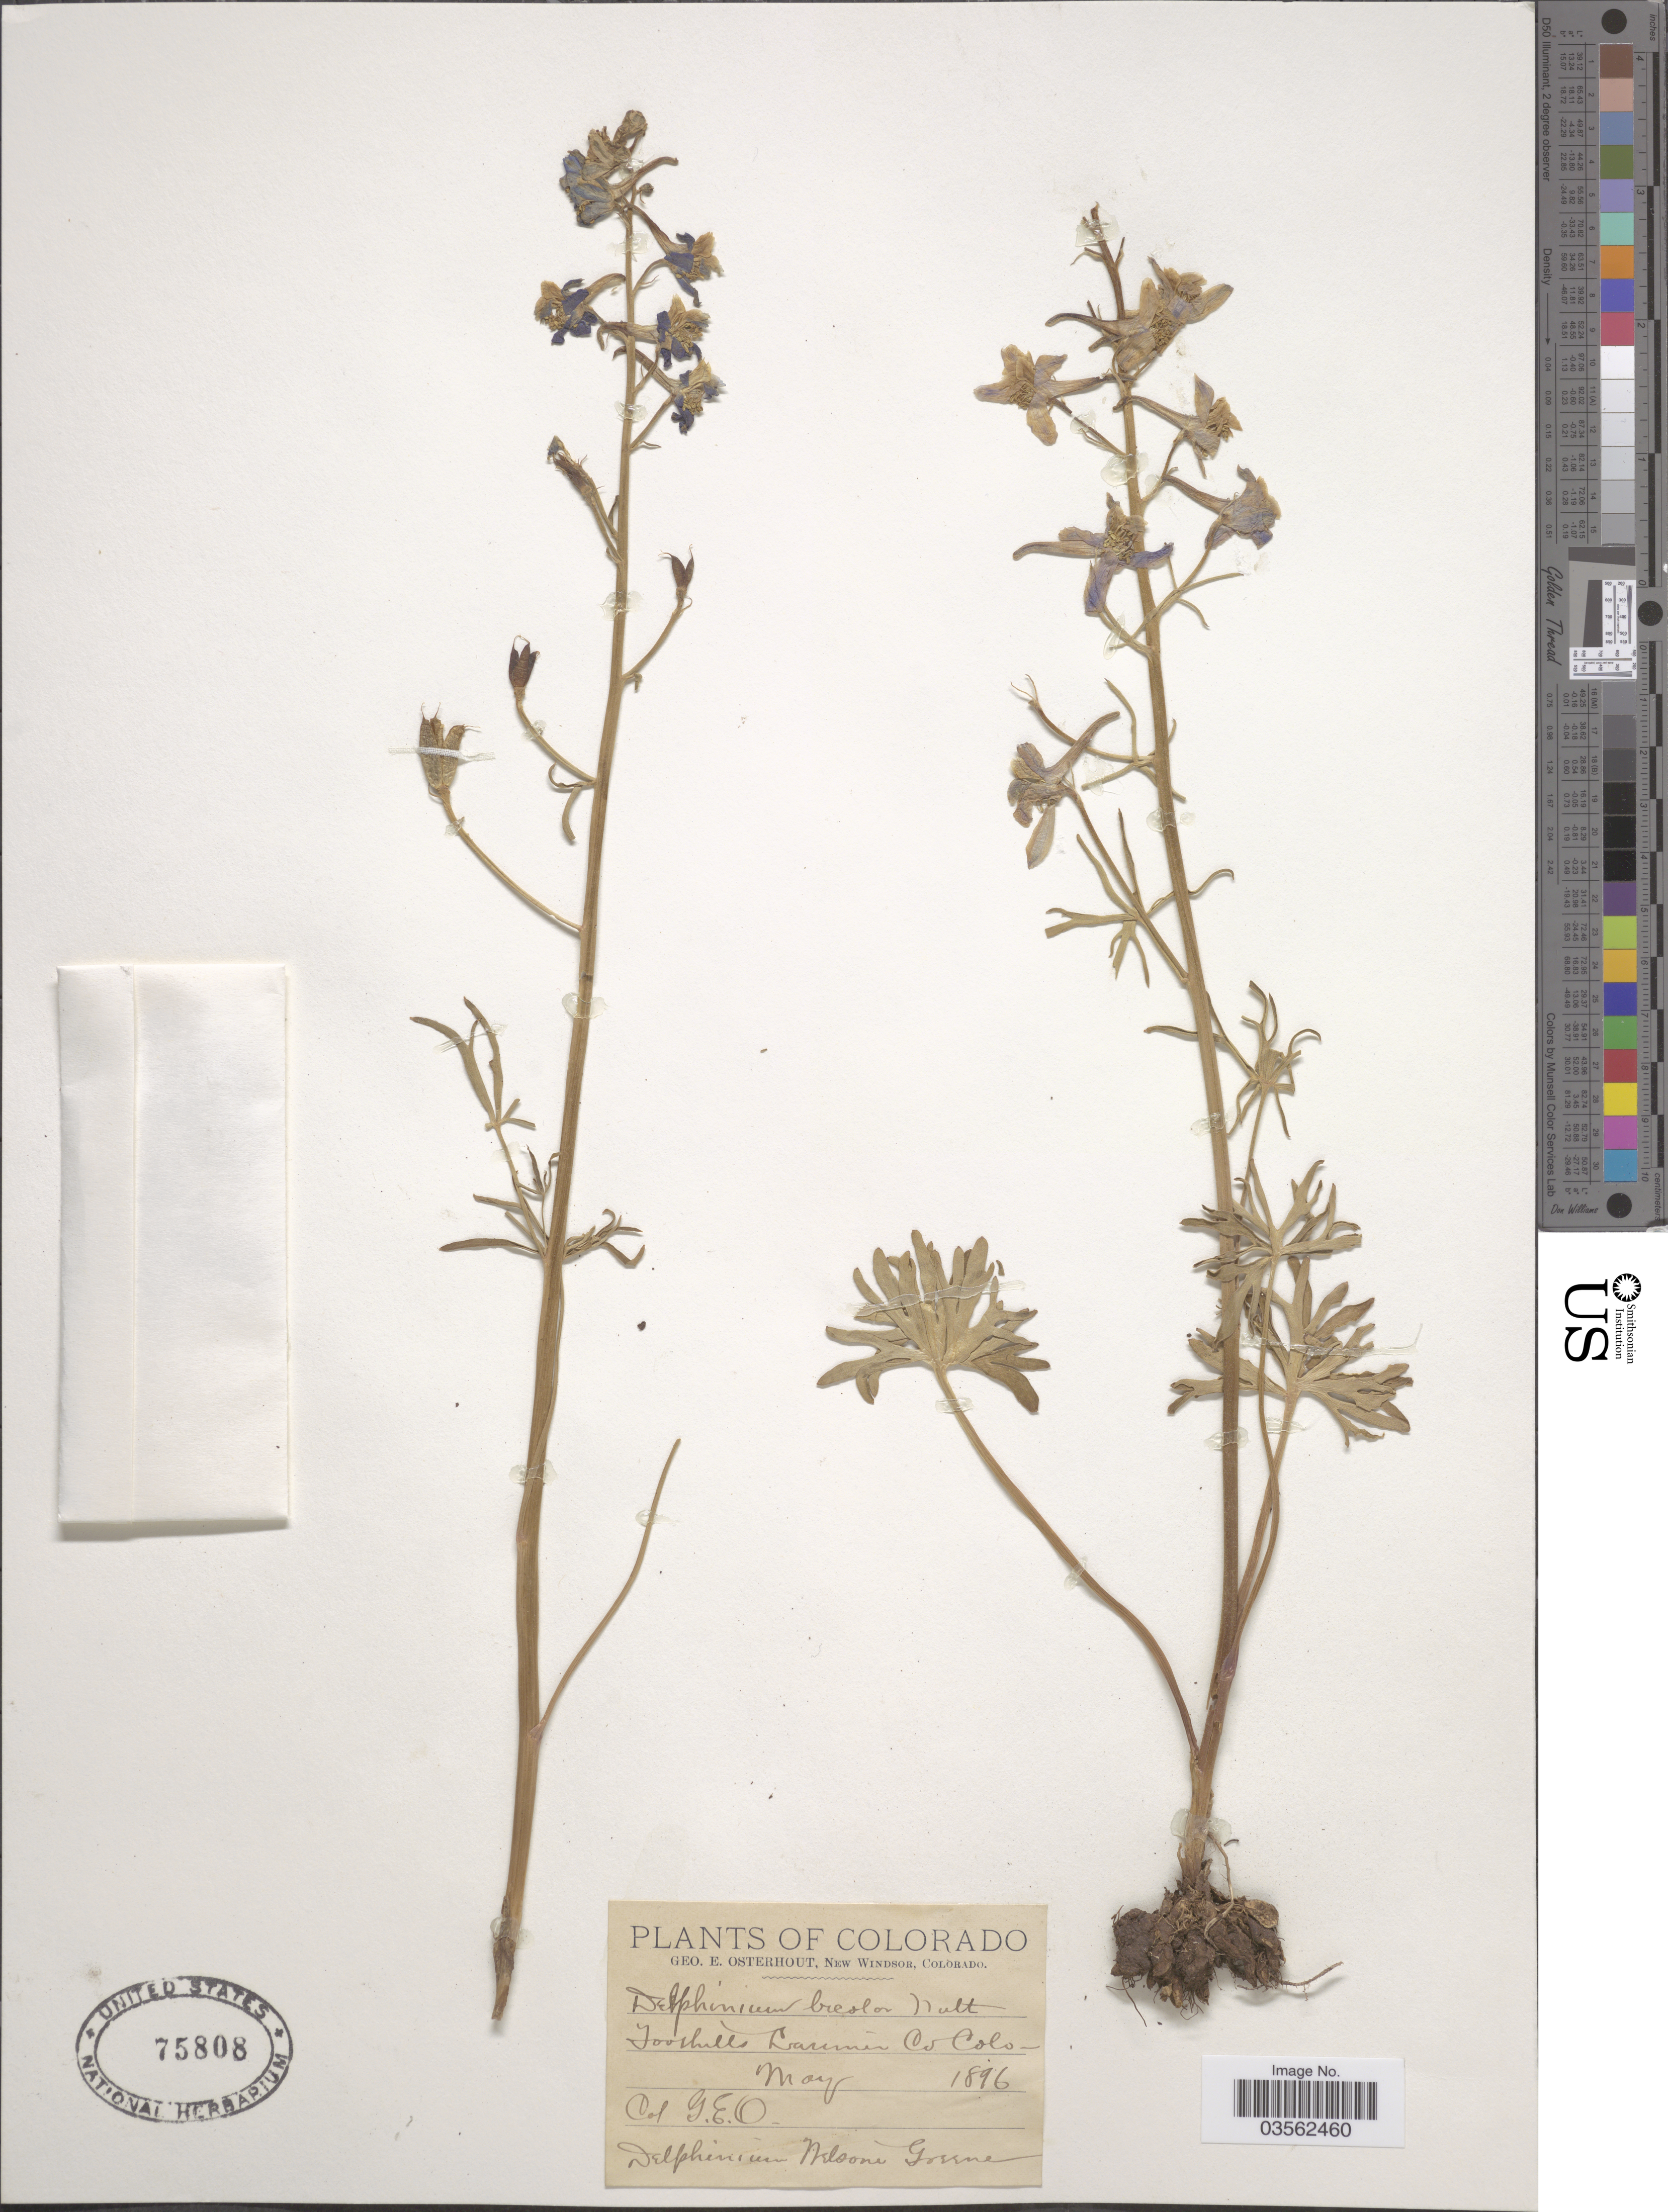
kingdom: Plantae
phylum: Tracheophyta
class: Magnoliopsida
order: Ranunculales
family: Ranunculaceae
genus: Delphinium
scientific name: Delphinium bicolor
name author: Nutt.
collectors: G. Osterhout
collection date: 1896-05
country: United States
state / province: Colorado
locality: Foothills Larimer Co.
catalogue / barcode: US 75808